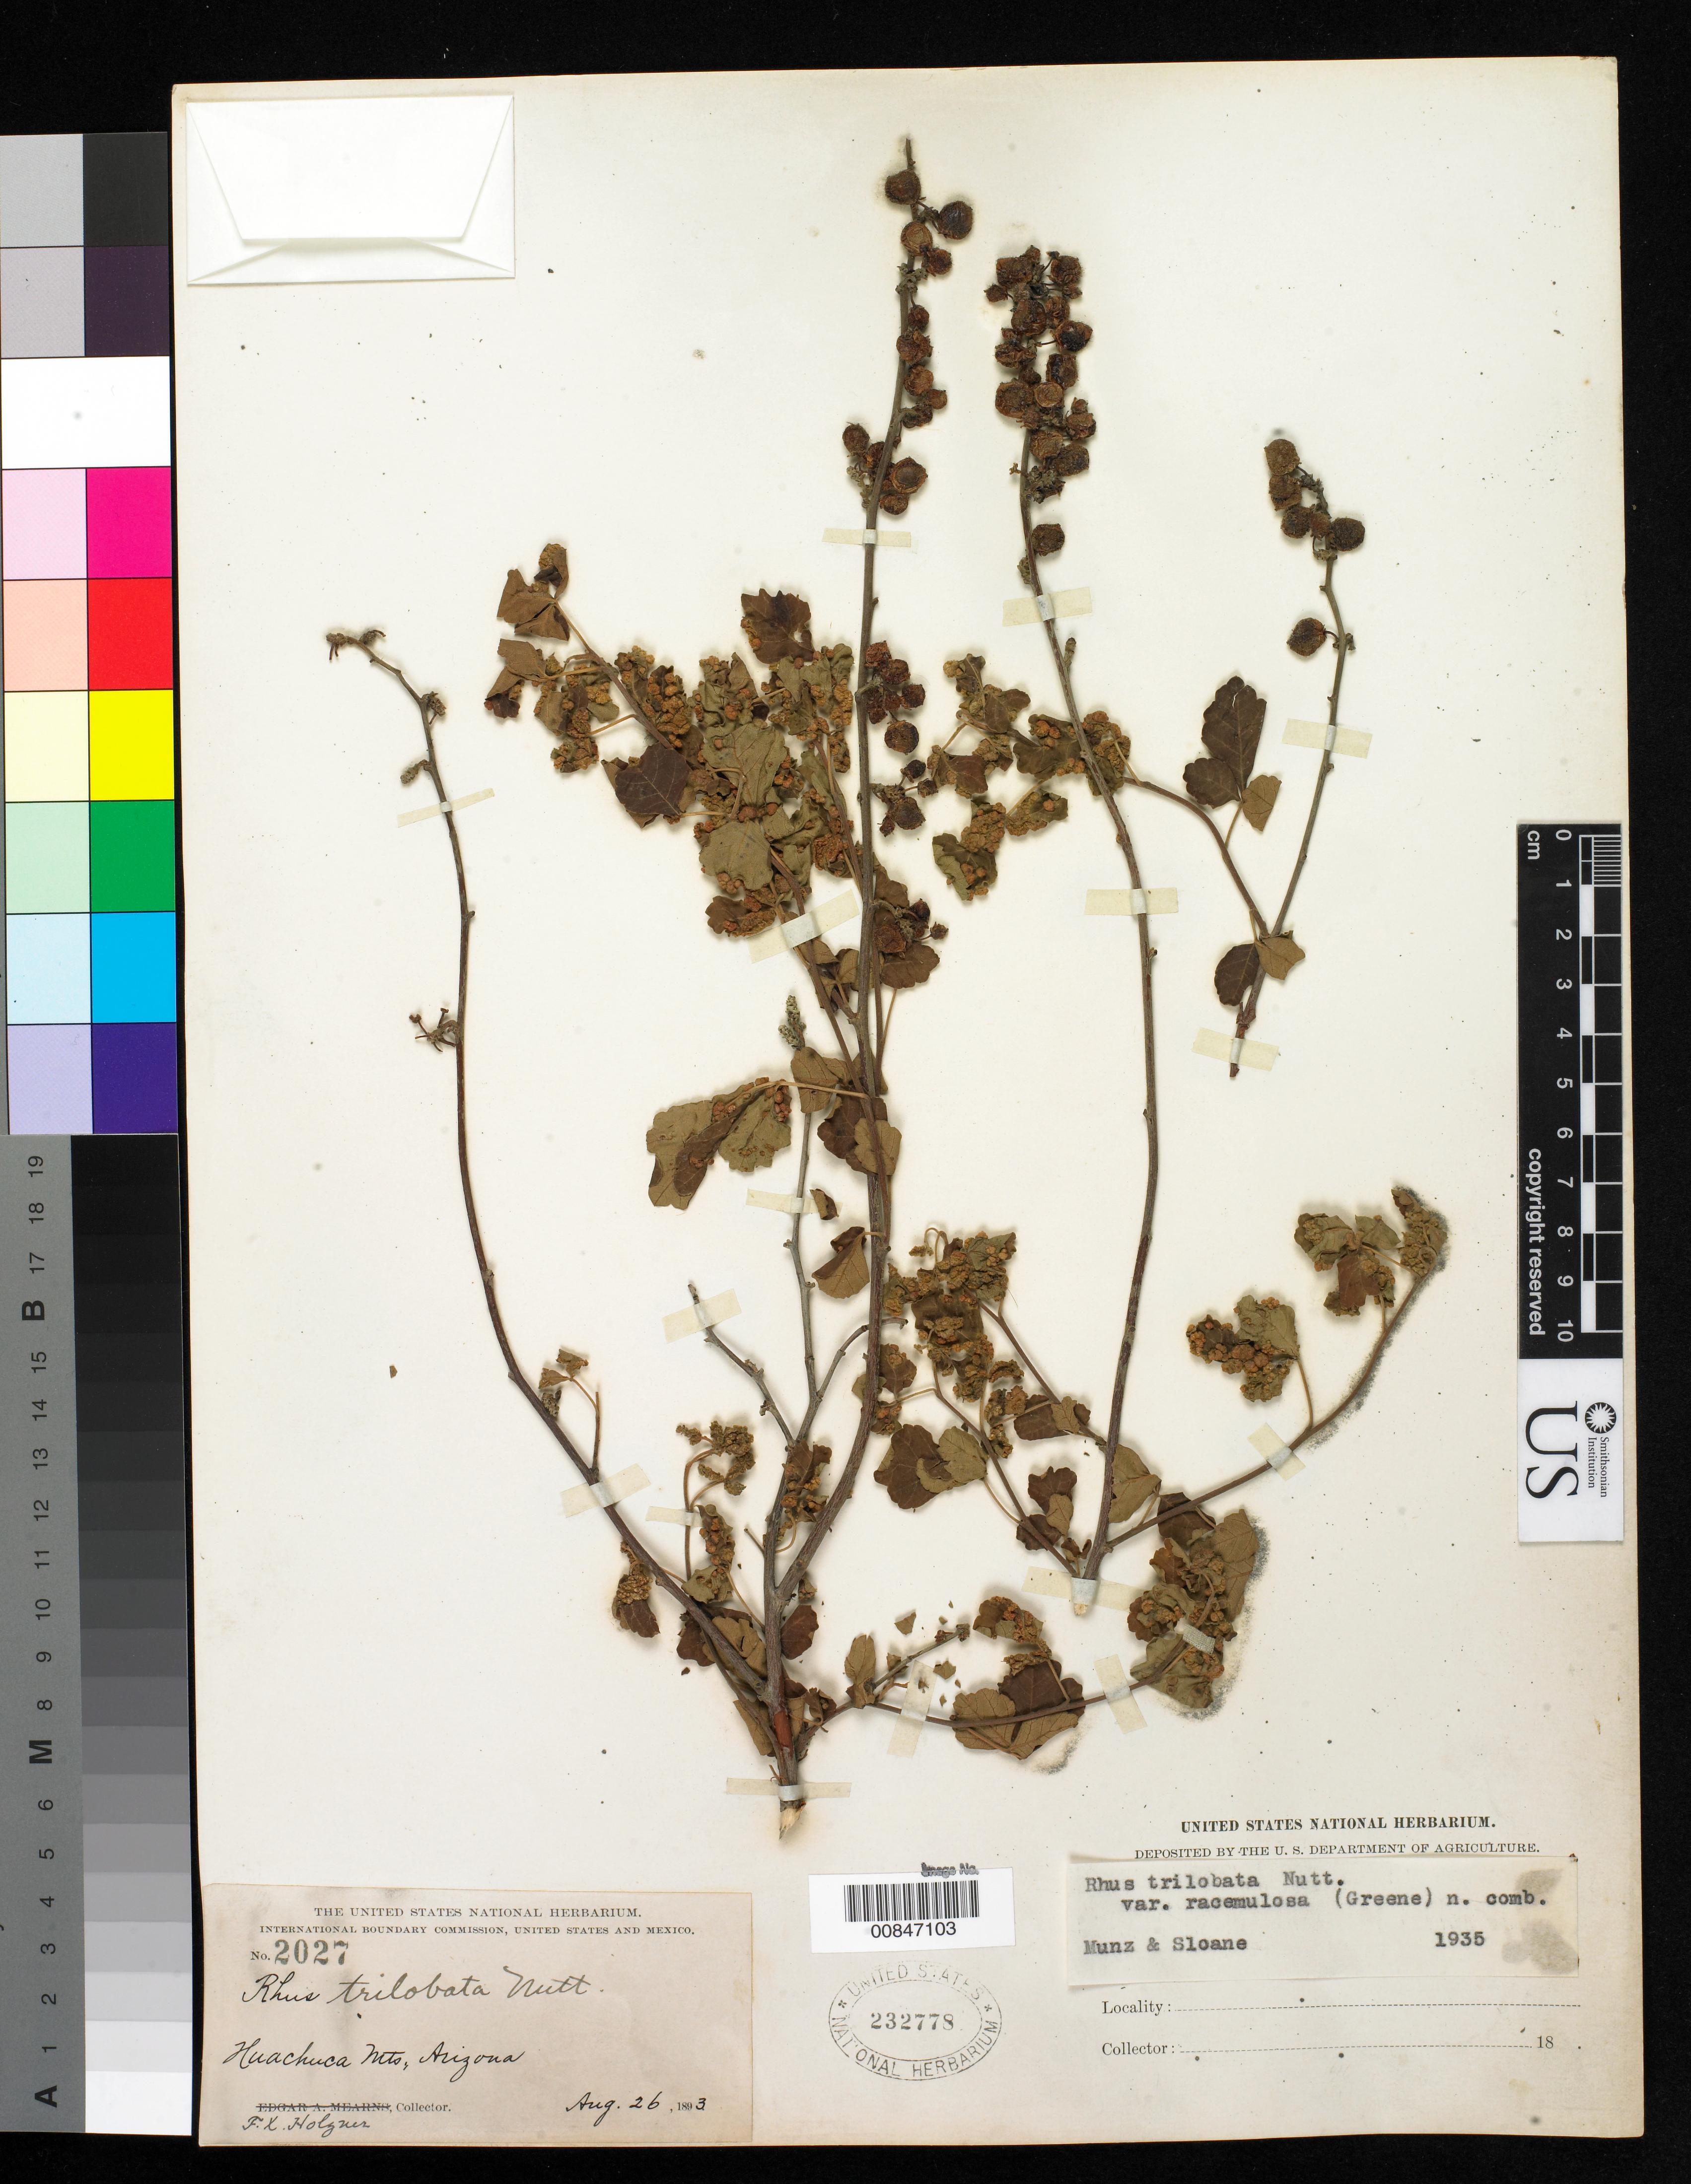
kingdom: Plantae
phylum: Tracheophyta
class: Magnoliopsida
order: Sapindales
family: Anacardiaceae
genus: Rhus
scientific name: Rhus trilobata var. racemulosa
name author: (Greene) F.A. Barkley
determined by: Munz, Philip A.; Sloane, Boyd L.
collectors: F. X. Holzner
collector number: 2027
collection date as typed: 26 Aug 1893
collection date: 1893-08-26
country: United States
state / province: Arizona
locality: Huachuca Mts.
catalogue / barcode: US 232778